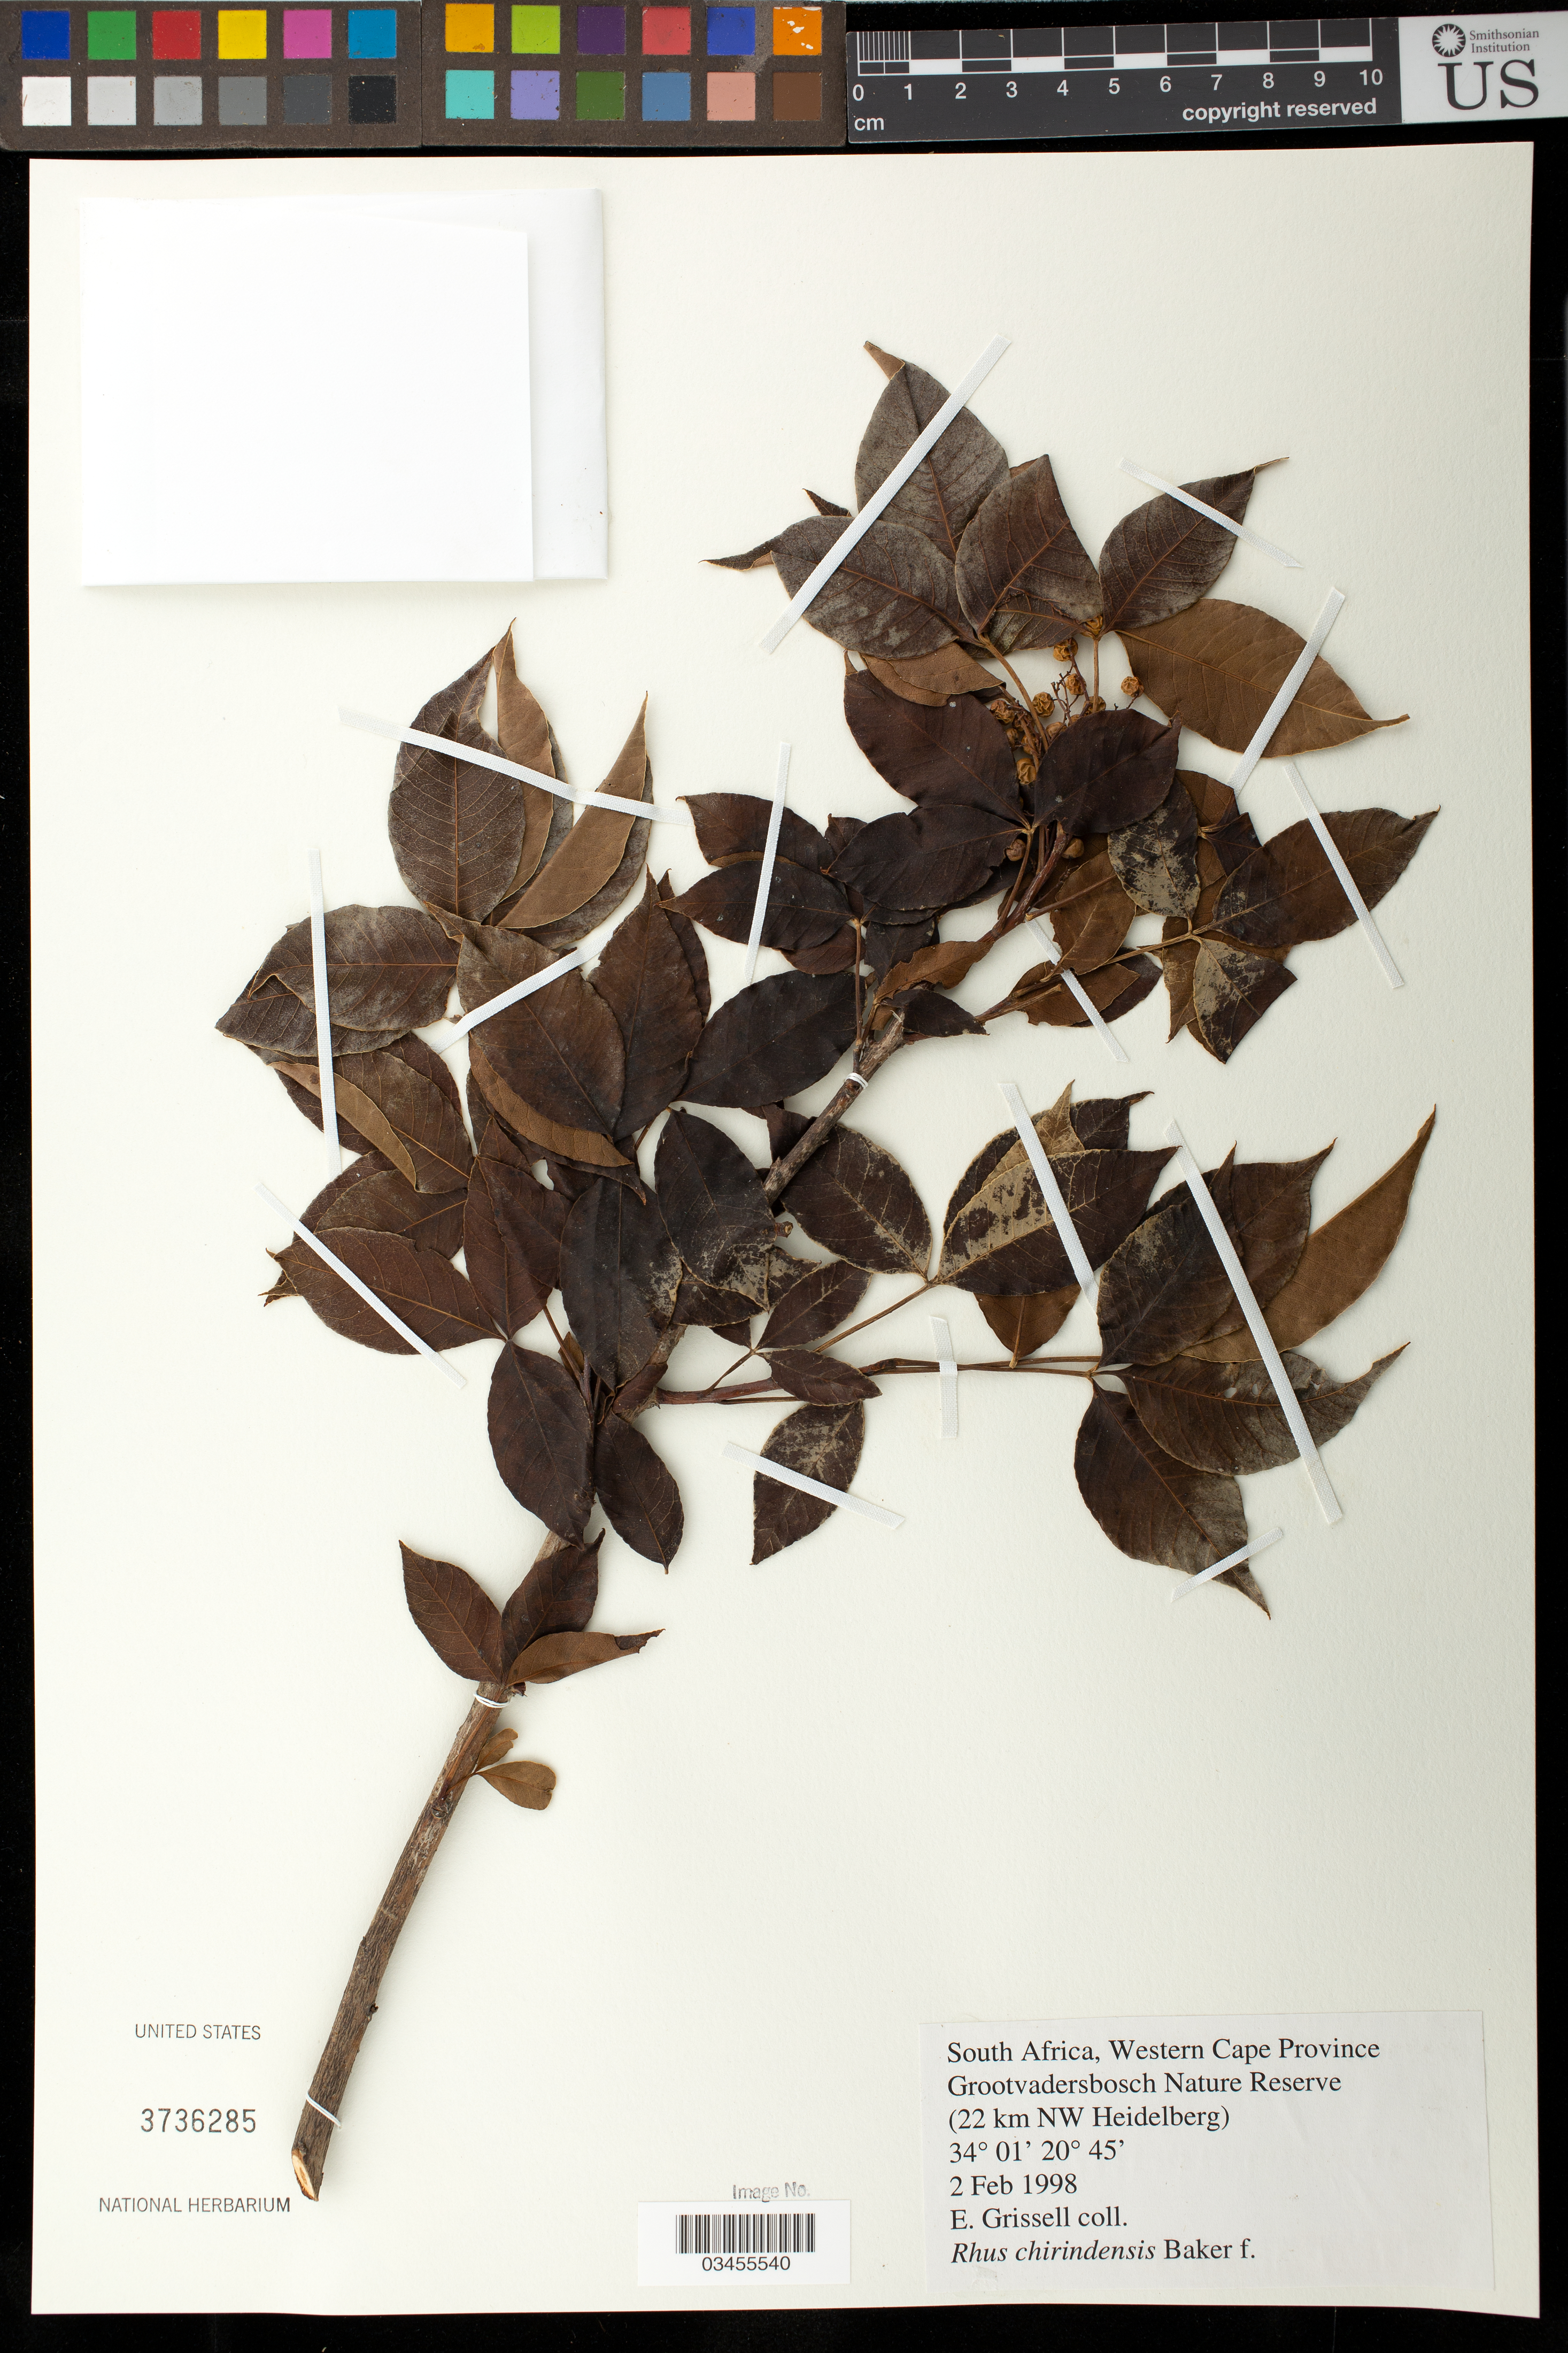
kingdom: Plantae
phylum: Tracheophyta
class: Magnoliopsida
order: Sapindales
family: Anacardiaceae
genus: Rhus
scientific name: Rhus chirindensis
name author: Baker f.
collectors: E. Grissell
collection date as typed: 2 Feb 1998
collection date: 1998-02-02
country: South Africa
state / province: Western Cape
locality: Grootvadersbosch Nature Reserve (22 km NW Heidelberg).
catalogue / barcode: US 3736285